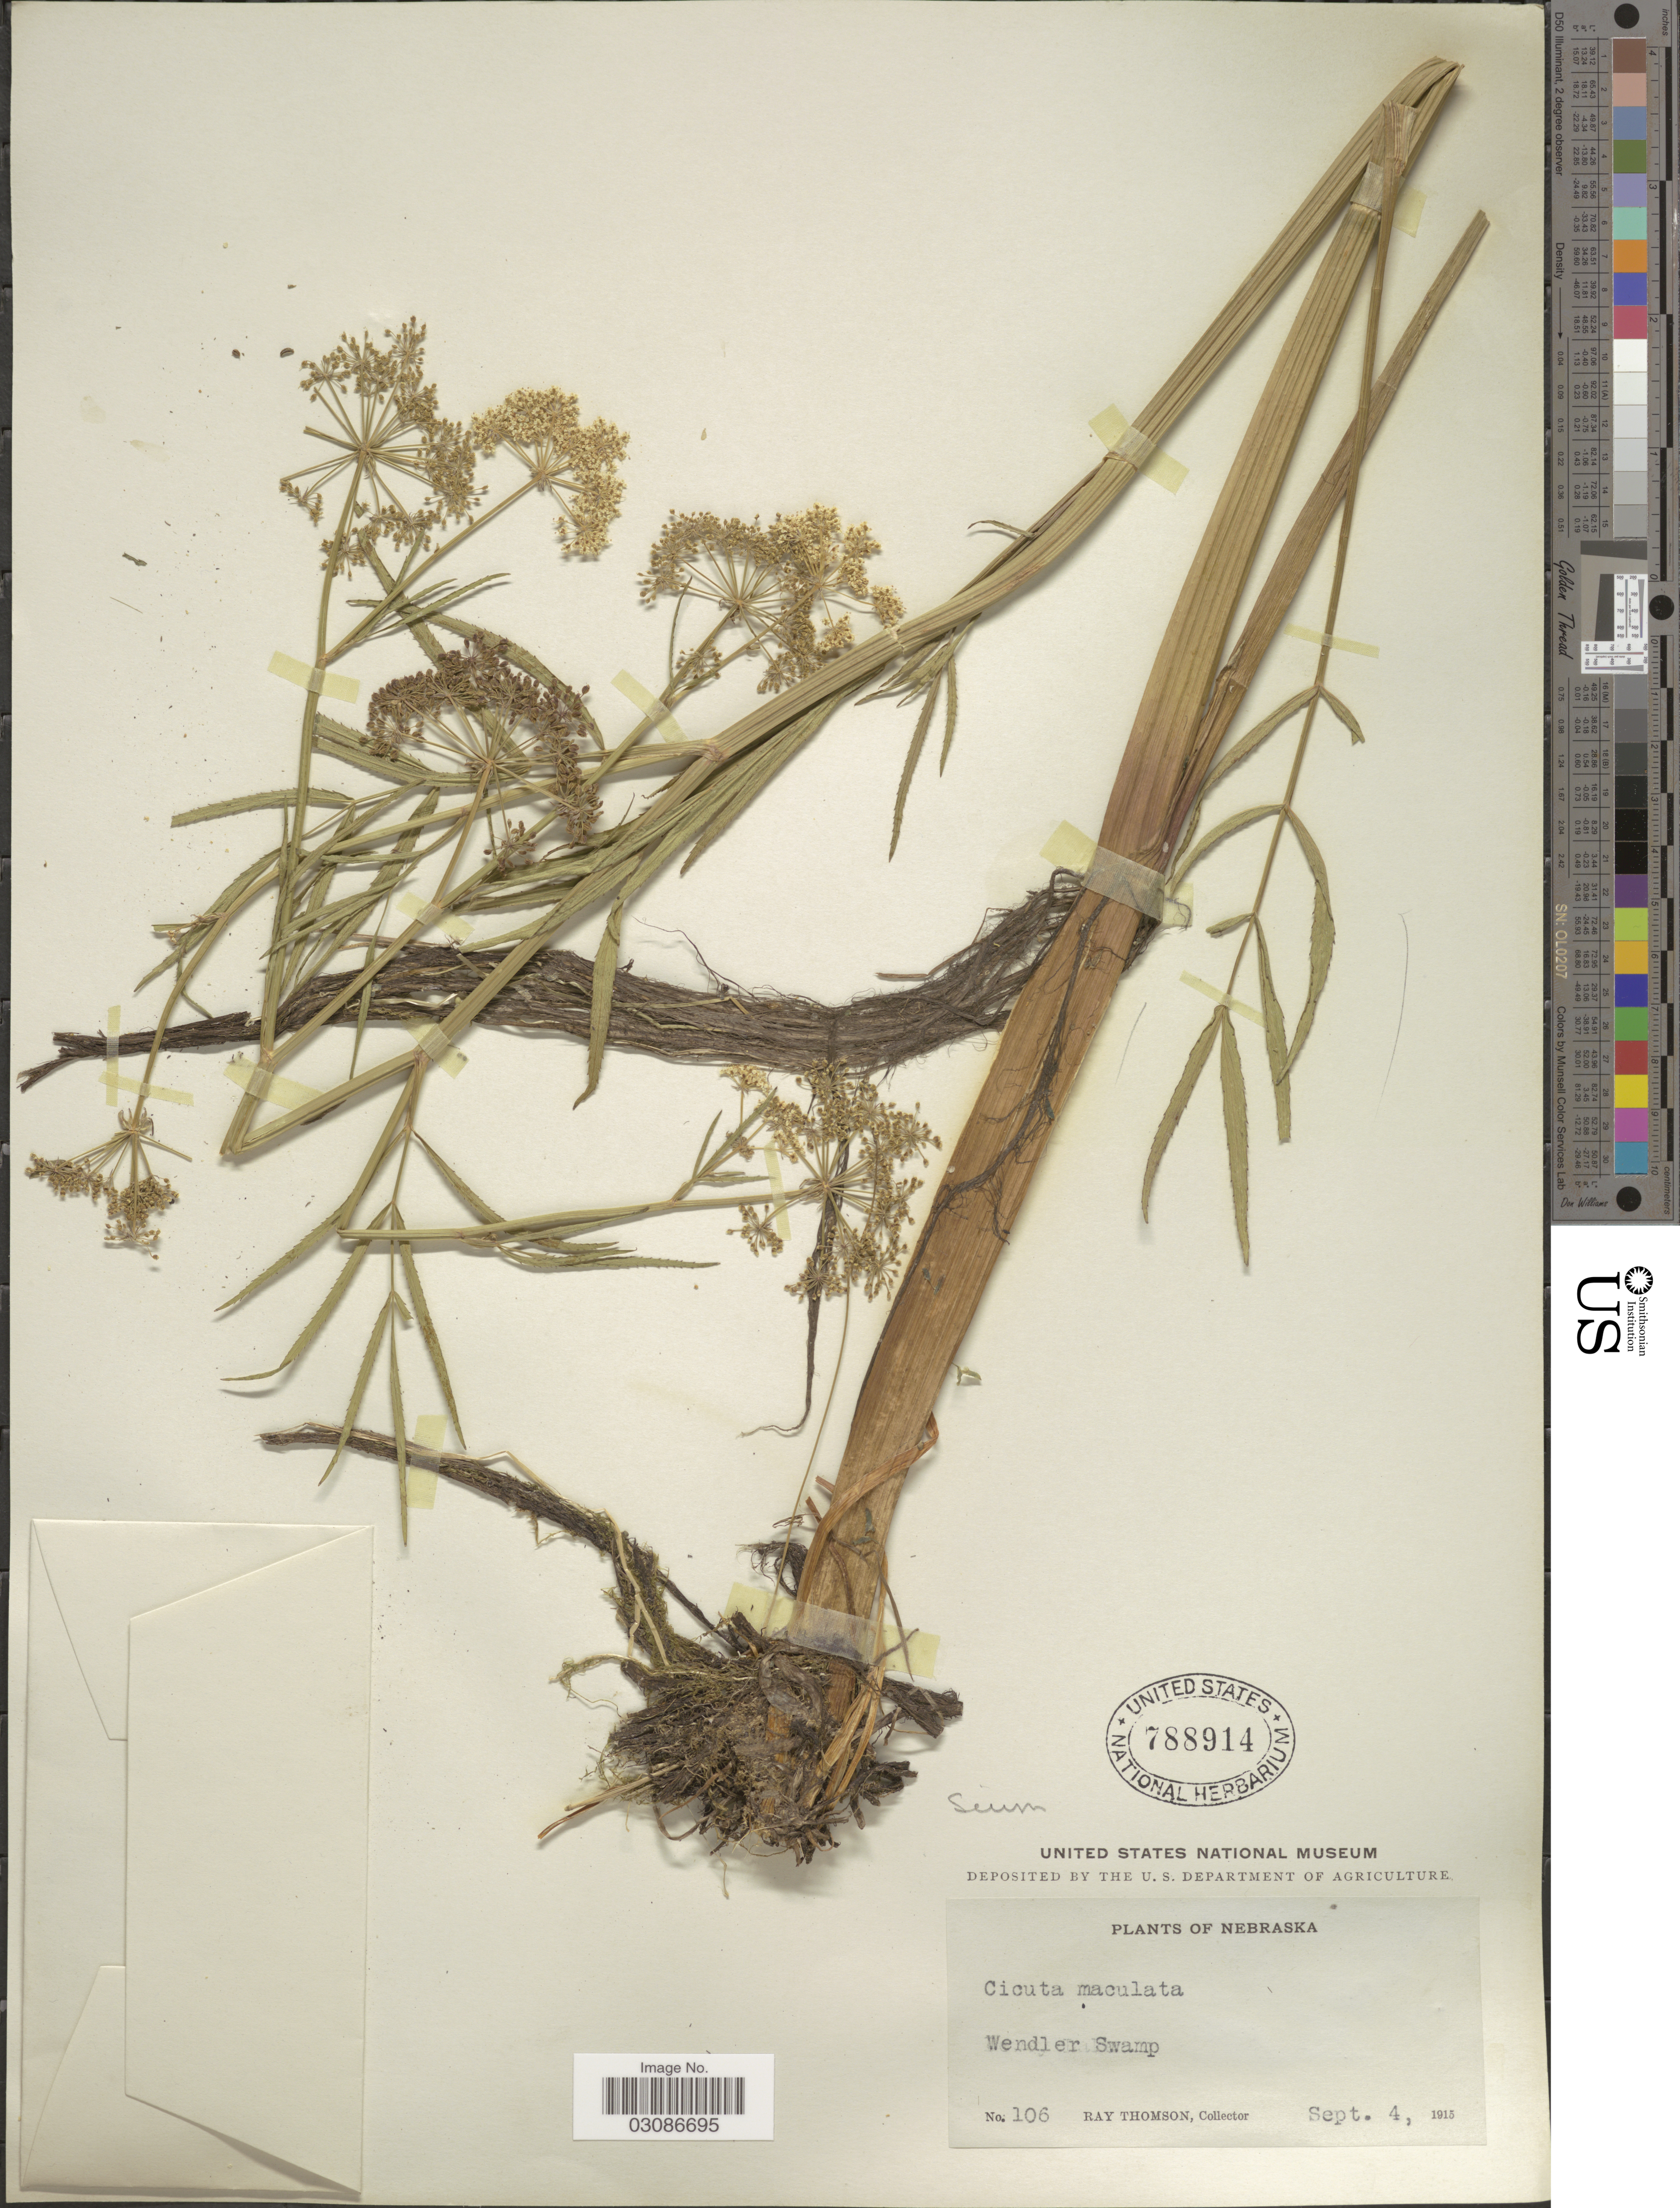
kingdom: Plantae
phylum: Tracheophyta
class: Magnoliopsida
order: Apiales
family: Apiaceae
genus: Sium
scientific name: Sium suave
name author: Walter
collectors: R. Thomson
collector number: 106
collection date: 1915-09-04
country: United States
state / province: Nebraska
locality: Wendler Swamp.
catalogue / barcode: US 788914